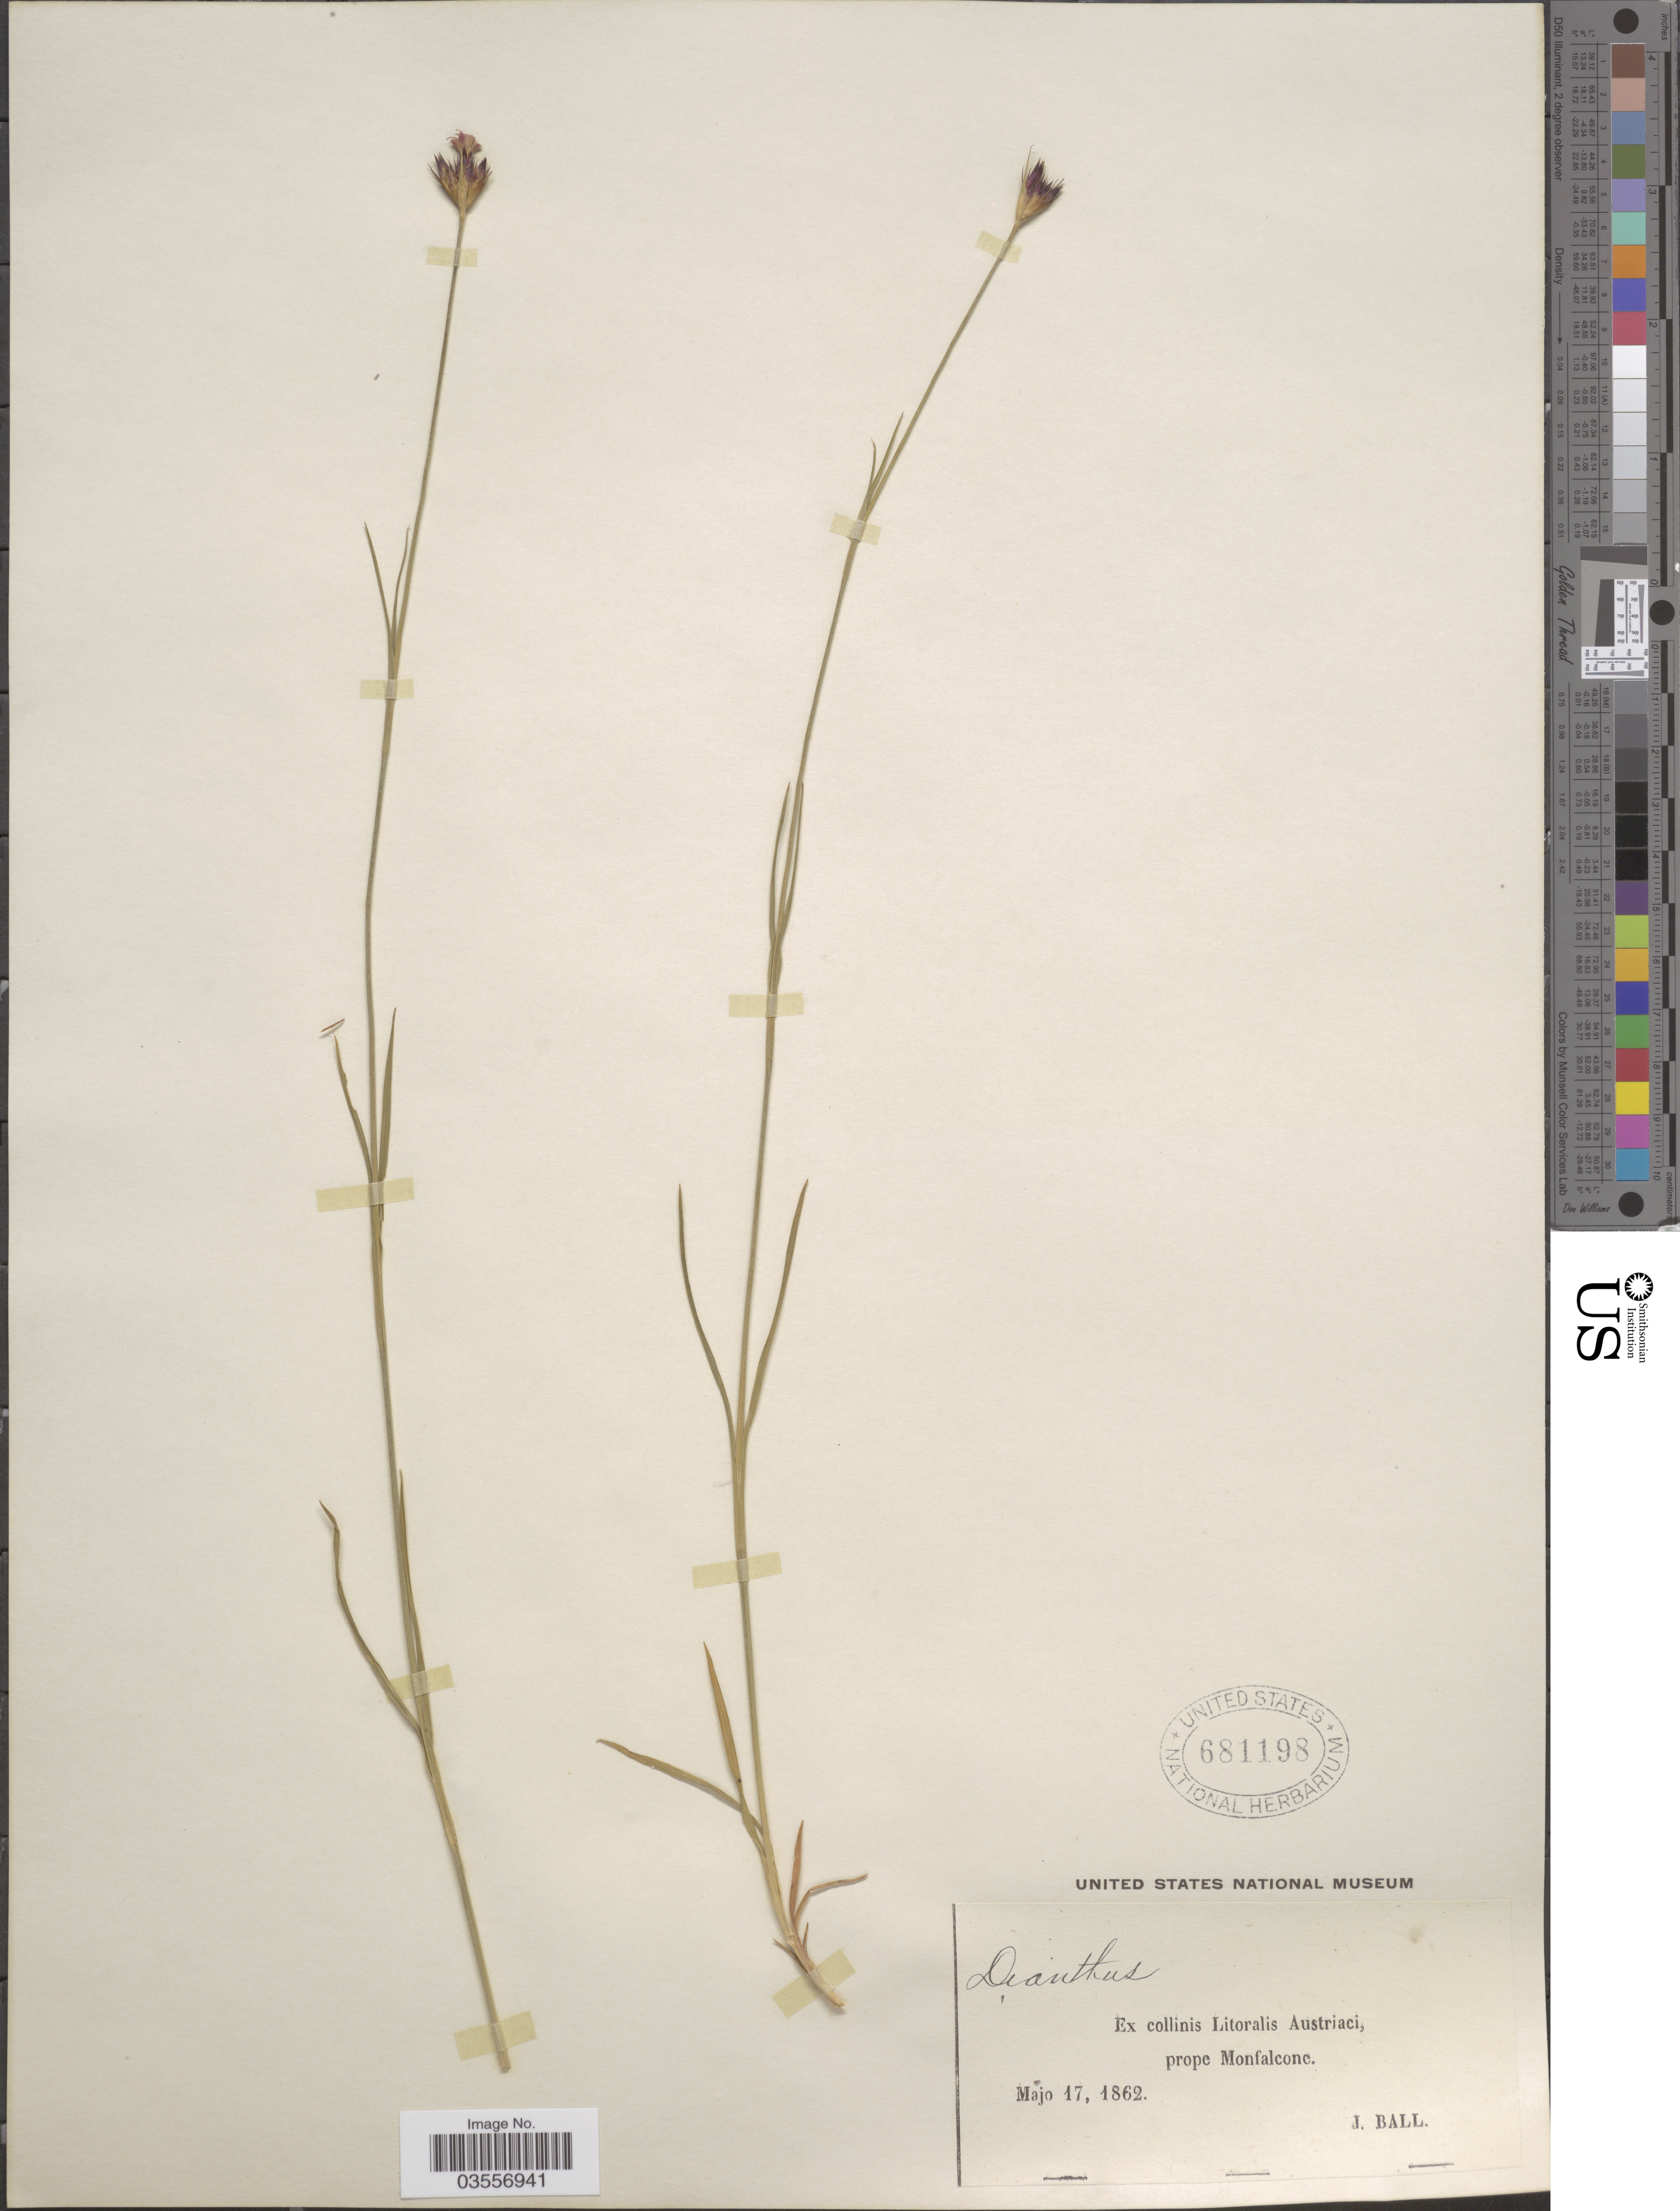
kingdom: Plantae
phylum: Tracheophyta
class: Magnoliopsida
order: Caryophyllales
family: Caryophyllaceae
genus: Dianthus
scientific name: Dianthus sp.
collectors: J. Ball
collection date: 1862-05-17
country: Italy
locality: Ex collinis Litoralis Austriaci, prope Monfalcone.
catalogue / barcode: US 681198